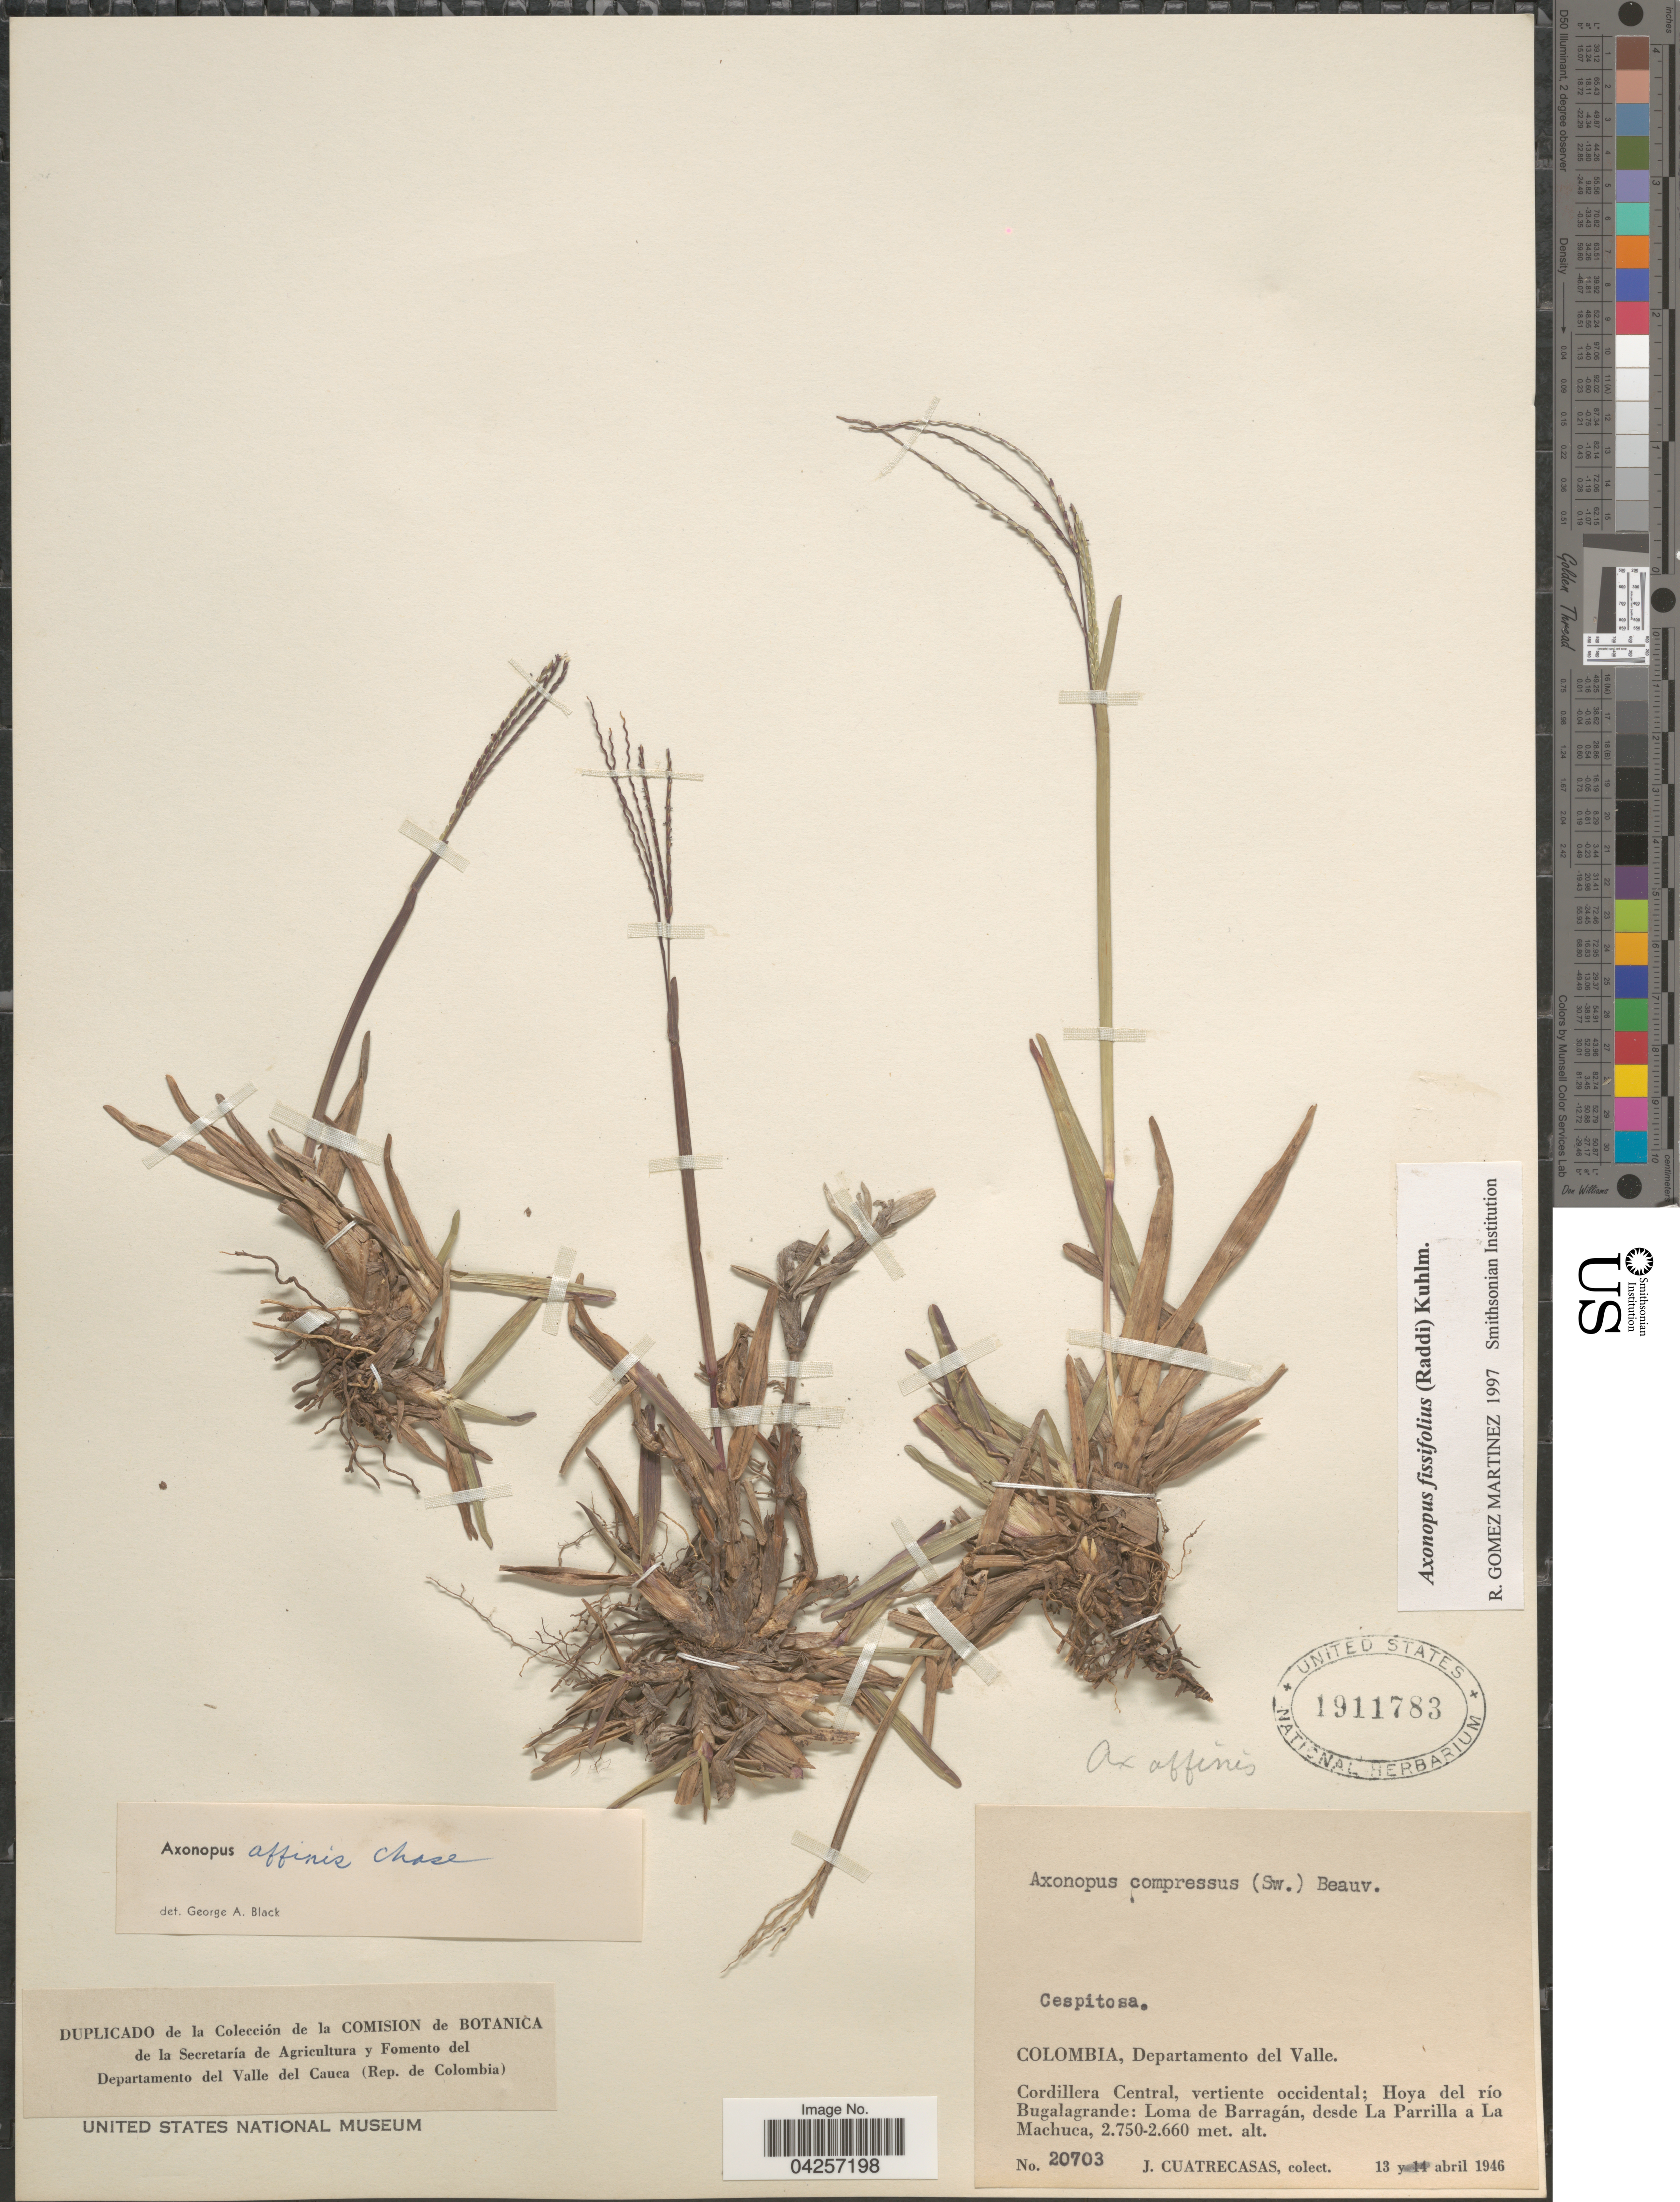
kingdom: Plantae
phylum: Tracheophyta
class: Liliopsida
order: Poales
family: Poaceae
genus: Axonopus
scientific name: Axonopus fissifolius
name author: (Raddi) Kuhlm.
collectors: J. Cuatrecasas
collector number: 20703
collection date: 1946-04-13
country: Colombia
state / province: Valle del Cauca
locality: Departamento del Valle. Cordillera Central, vertiente occidental; Hoya del río Bugalagrande: Loma de Barragán, desde La Parrilla a La Machuca.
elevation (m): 2660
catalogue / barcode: US 1911783